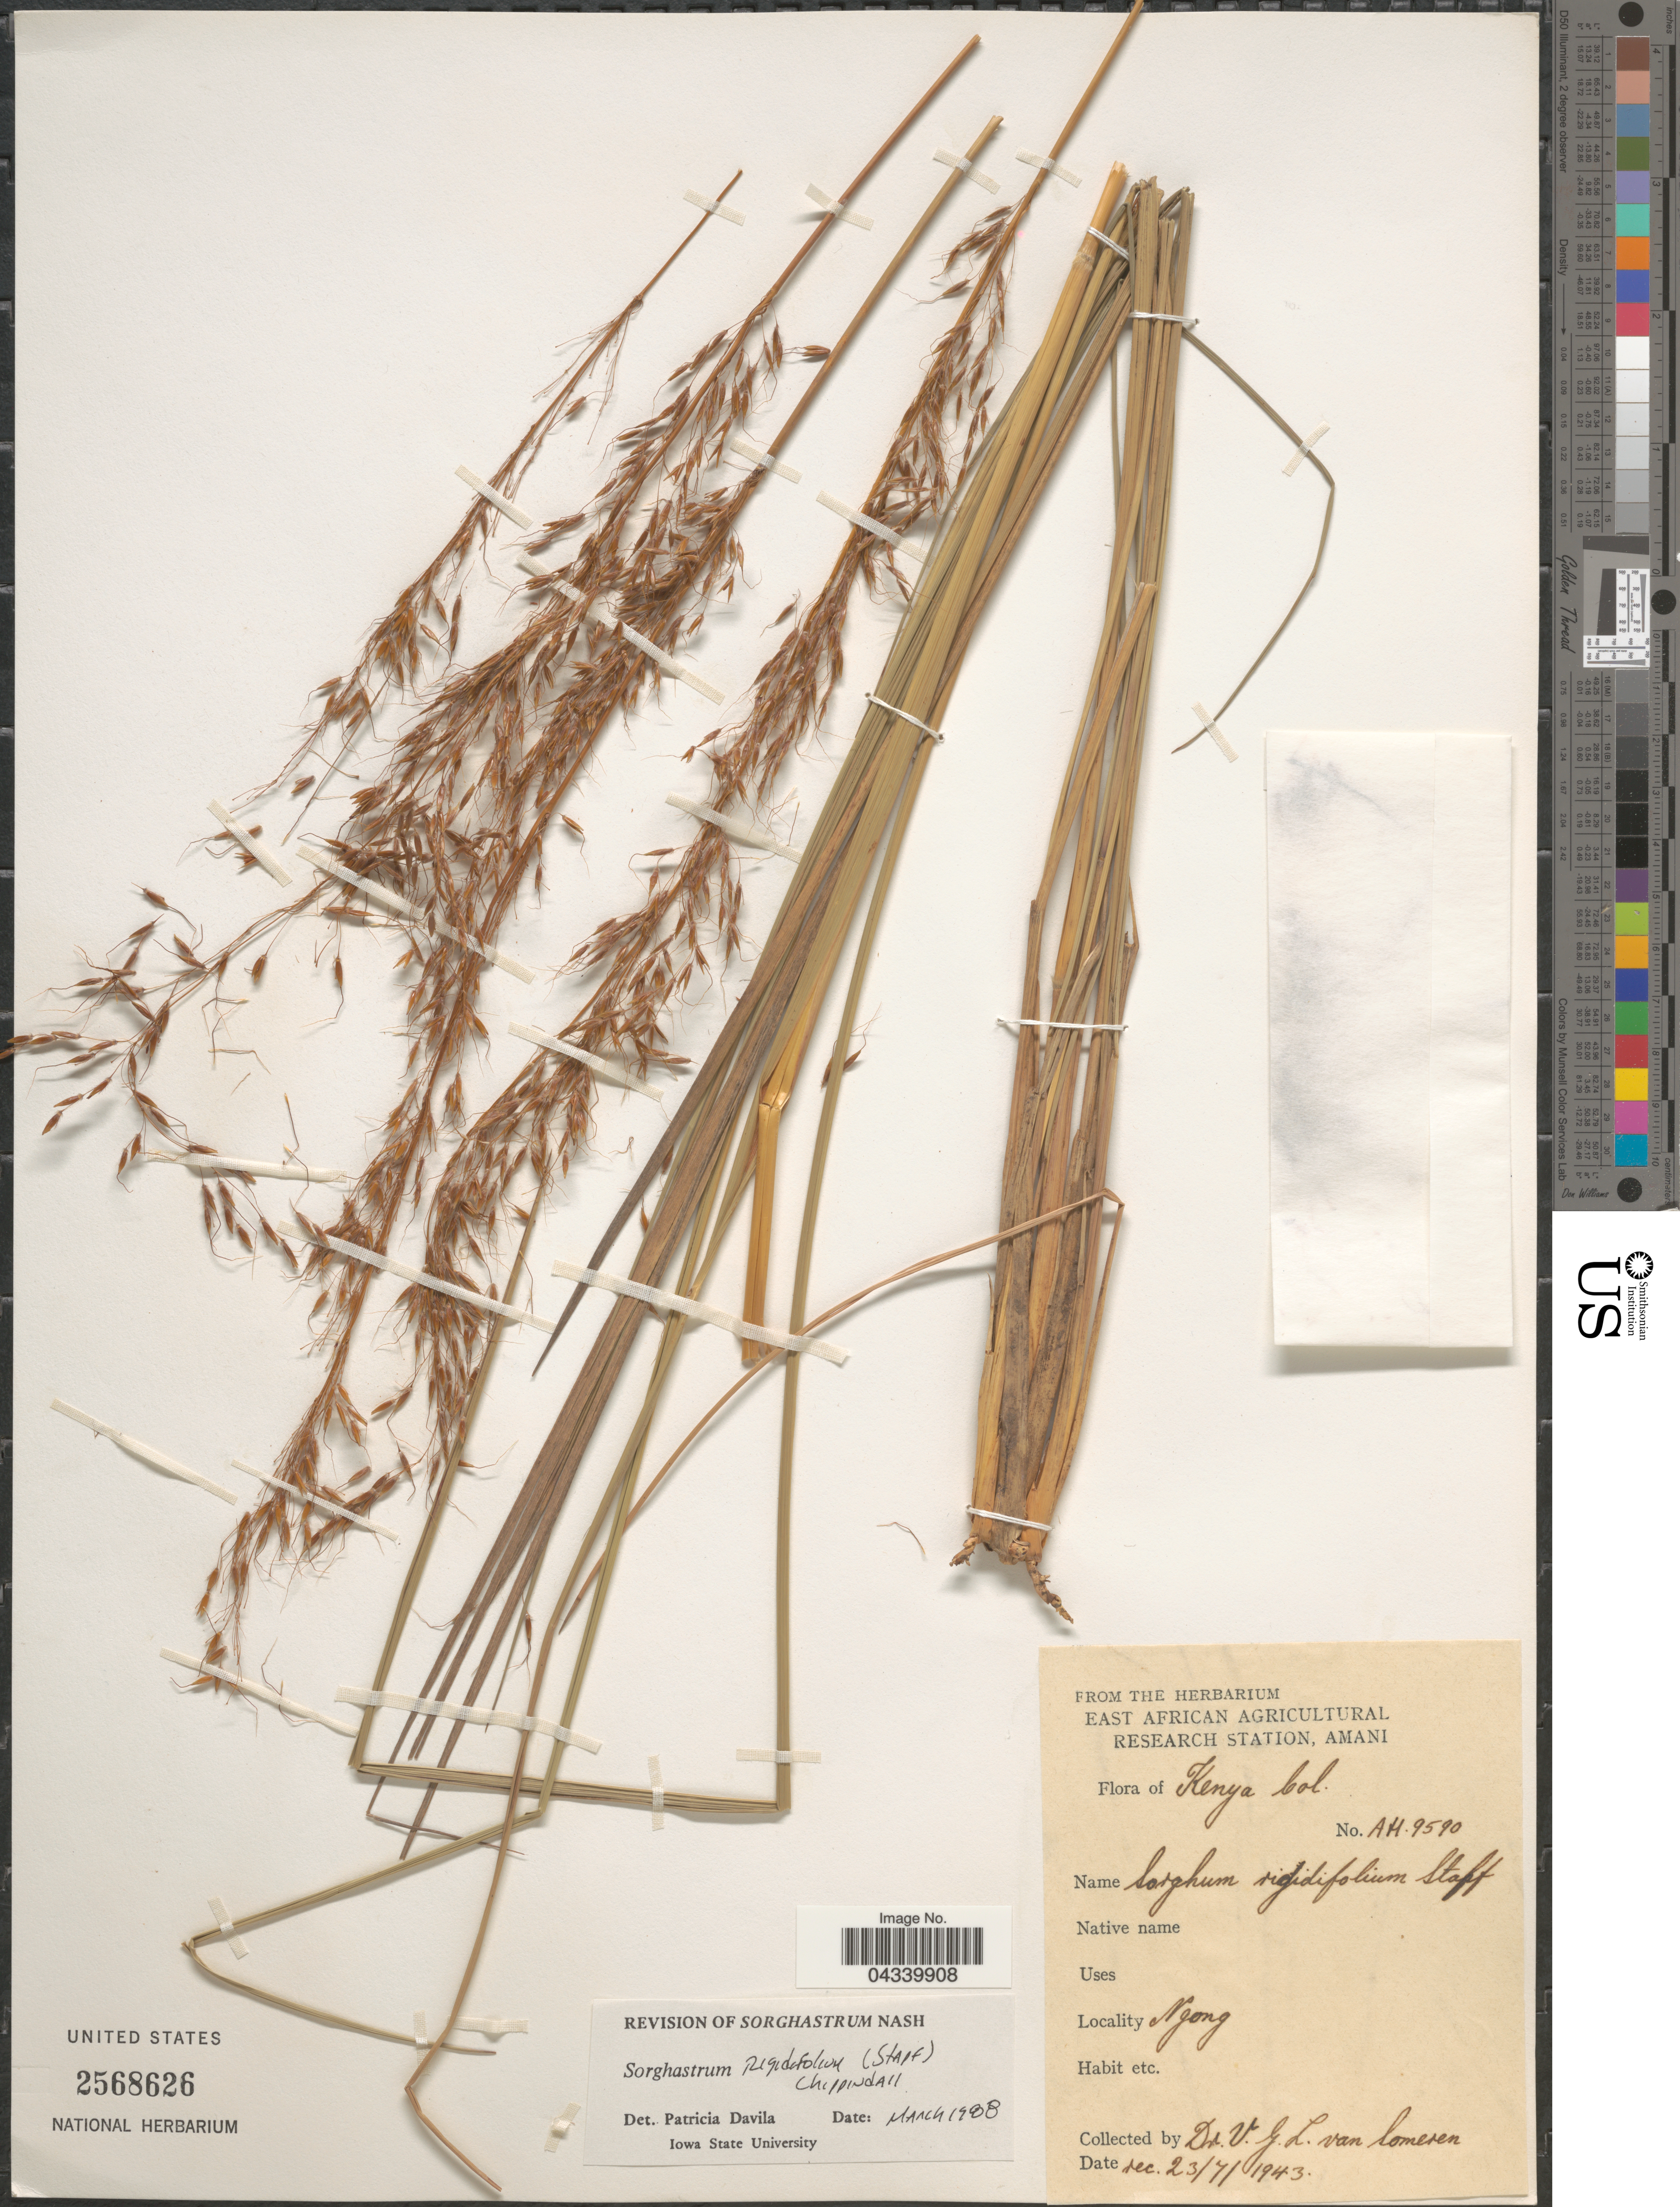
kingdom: Plantae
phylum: Tracheophyta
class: Liliopsida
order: Poales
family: Poaceae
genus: Sorghastrum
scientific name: Sorghastrum stipoides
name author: (Kunth) Nash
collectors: V. G. L. van lomeren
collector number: AH9590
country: Kenya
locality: Kenya Col. Ngong.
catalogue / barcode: US 2568626